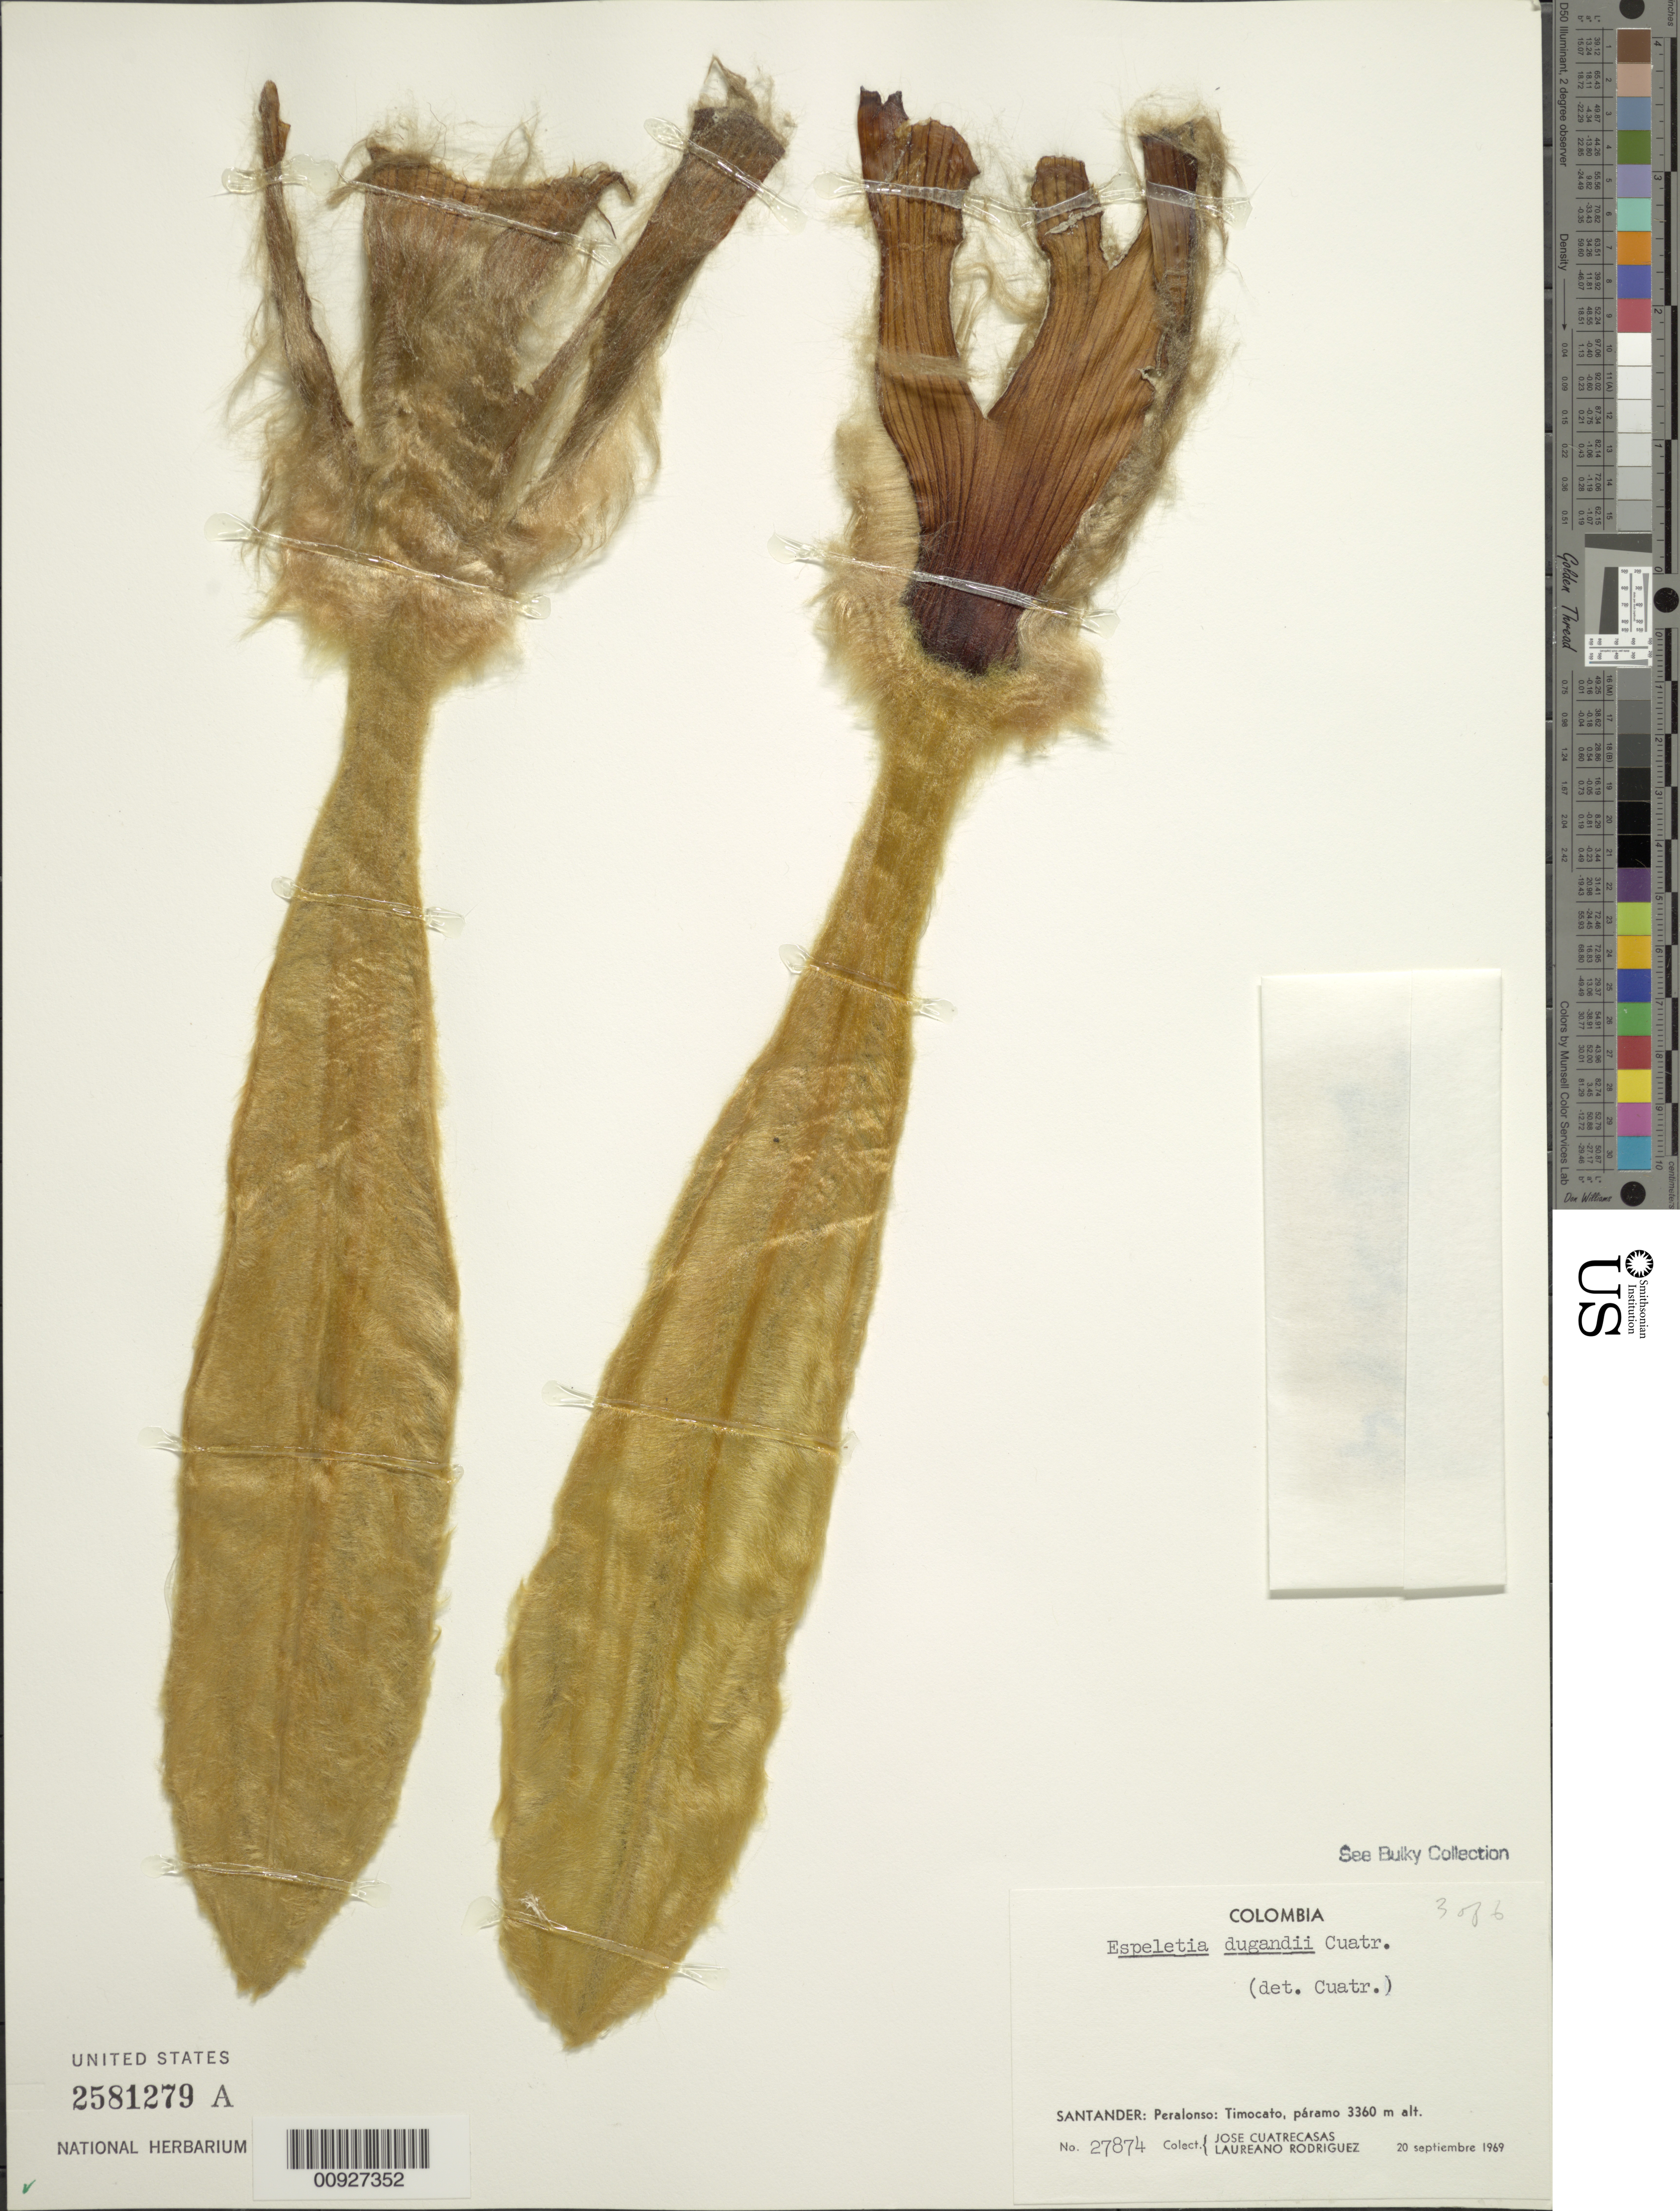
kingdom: Plantae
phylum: Tracheophyta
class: Magnoliopsida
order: Asterales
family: Asteraceae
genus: Espeletia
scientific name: Espeletia dugandii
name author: Cuatrec.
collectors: J. Cuatrecasas & L. Rodriguez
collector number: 27874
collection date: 1969-09-20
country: Colombia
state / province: Santander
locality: Peralonso: Timocato.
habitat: Páramo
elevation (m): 3360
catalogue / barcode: US 2581279A